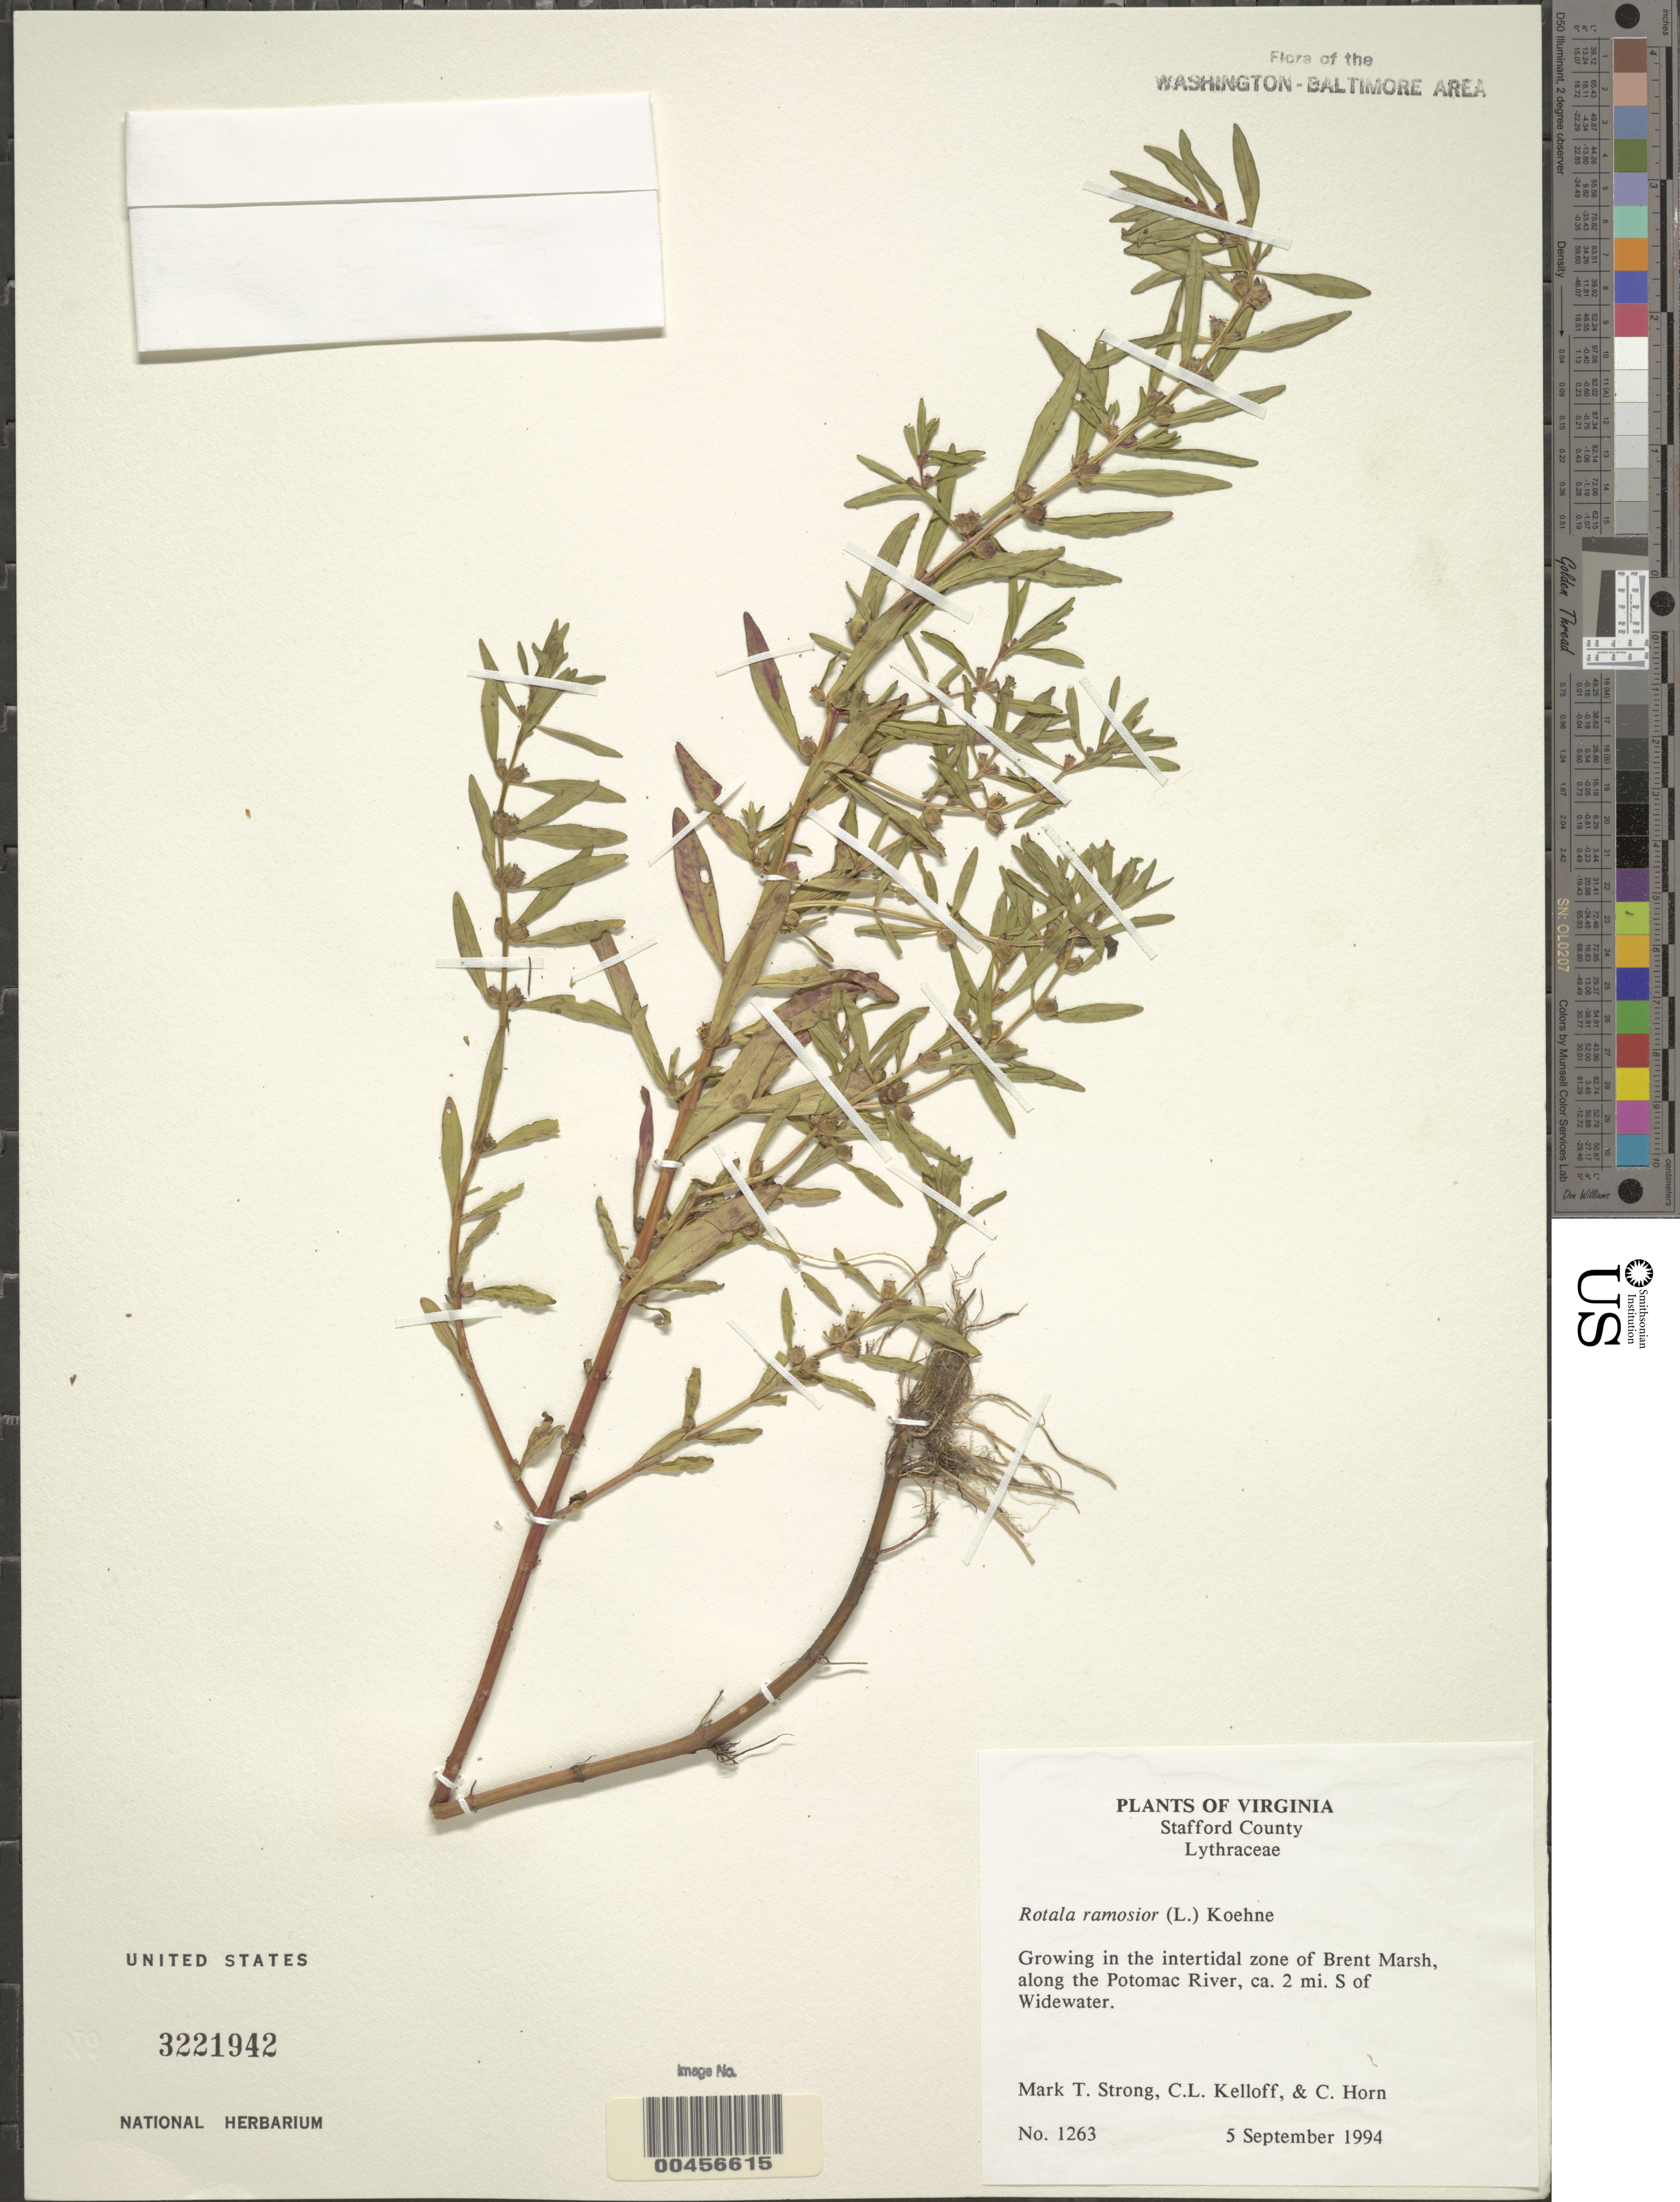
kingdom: Plantae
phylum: Tracheophyta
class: Magnoliopsida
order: Myrtales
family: Lythraceae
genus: Rotala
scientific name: Rotala ramosior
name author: (L.) Koehne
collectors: M. T. Strong, C. L. Kelloff & C. Horn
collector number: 1263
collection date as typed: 05 Sep 1994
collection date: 1994-09-05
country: United States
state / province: Virginia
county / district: Stafford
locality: Brent Marsh along the Potomac River, S of Widewater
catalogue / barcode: US 3221942